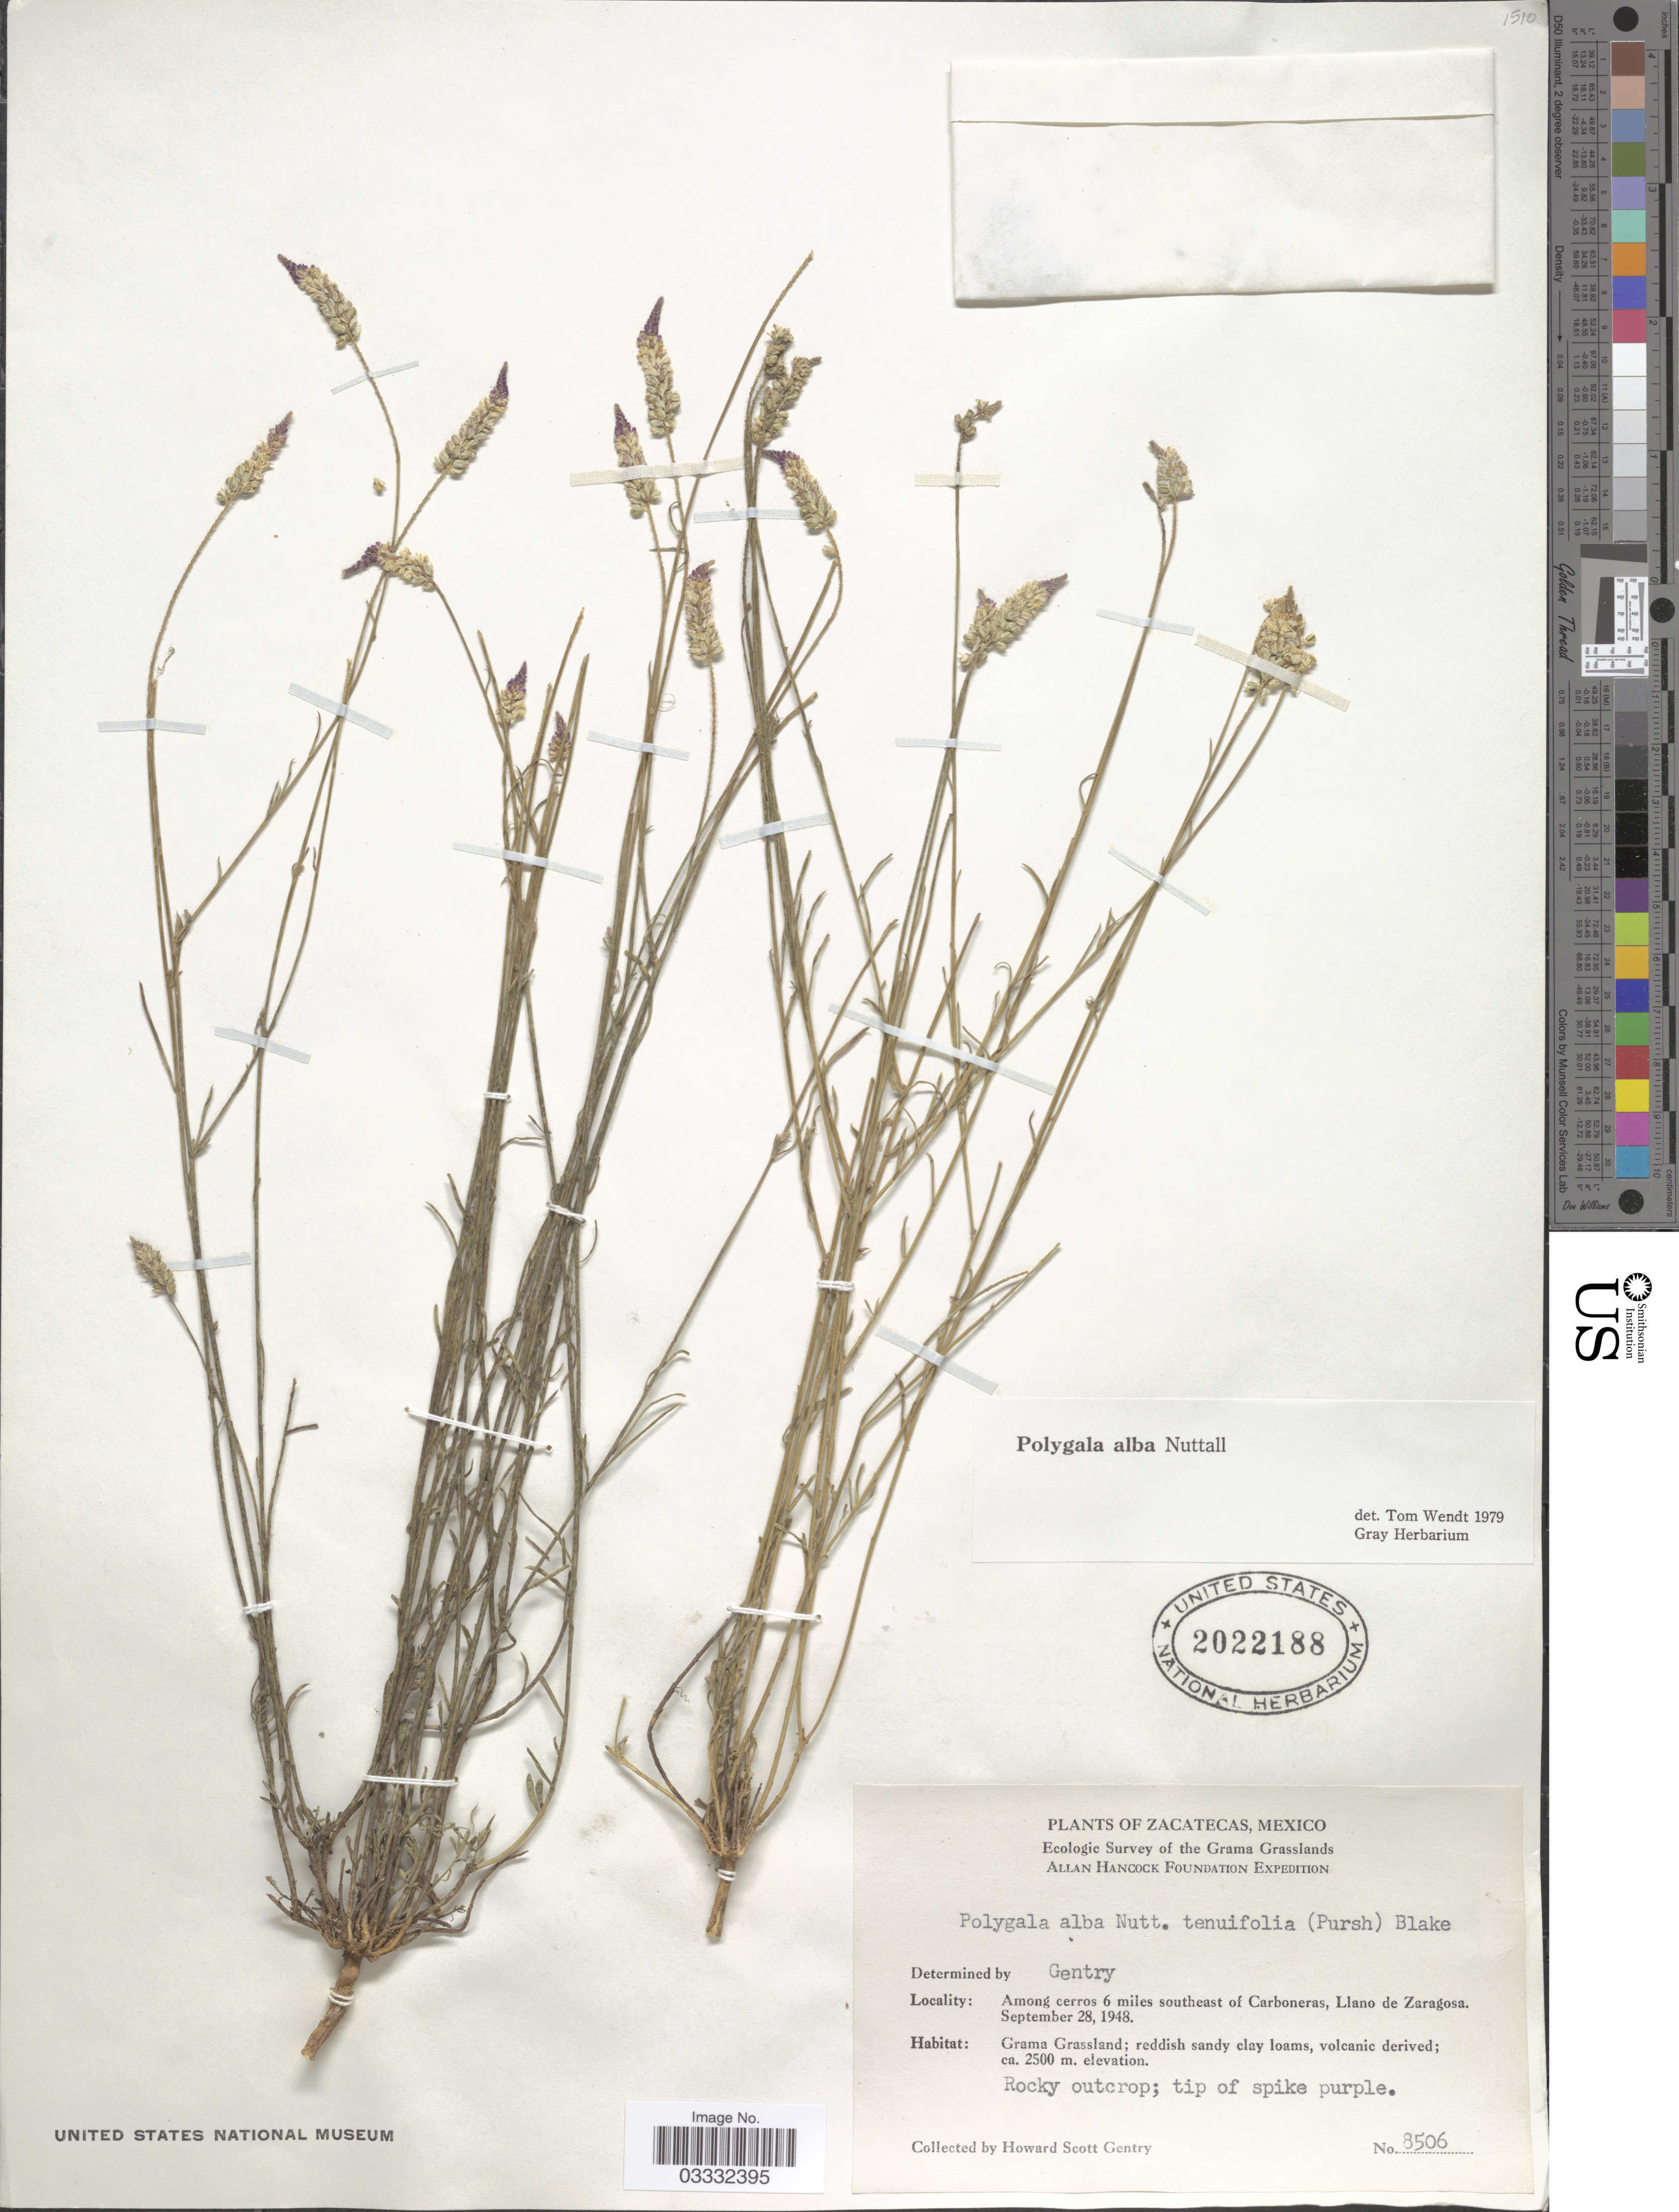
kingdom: Plantae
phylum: Tracheophyta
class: Magnoliopsida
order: Fabales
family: Polygalaceae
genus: Polygala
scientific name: Polygala alba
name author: Nutt.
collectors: H. S. Gentry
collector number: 8506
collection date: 1948-09-28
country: Mexico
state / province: Zacatecas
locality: Among cerros 6 miles southeast of Cabobneras, Llano de Zaragosa. Grama Grassland.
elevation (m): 2500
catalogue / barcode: US 2022188